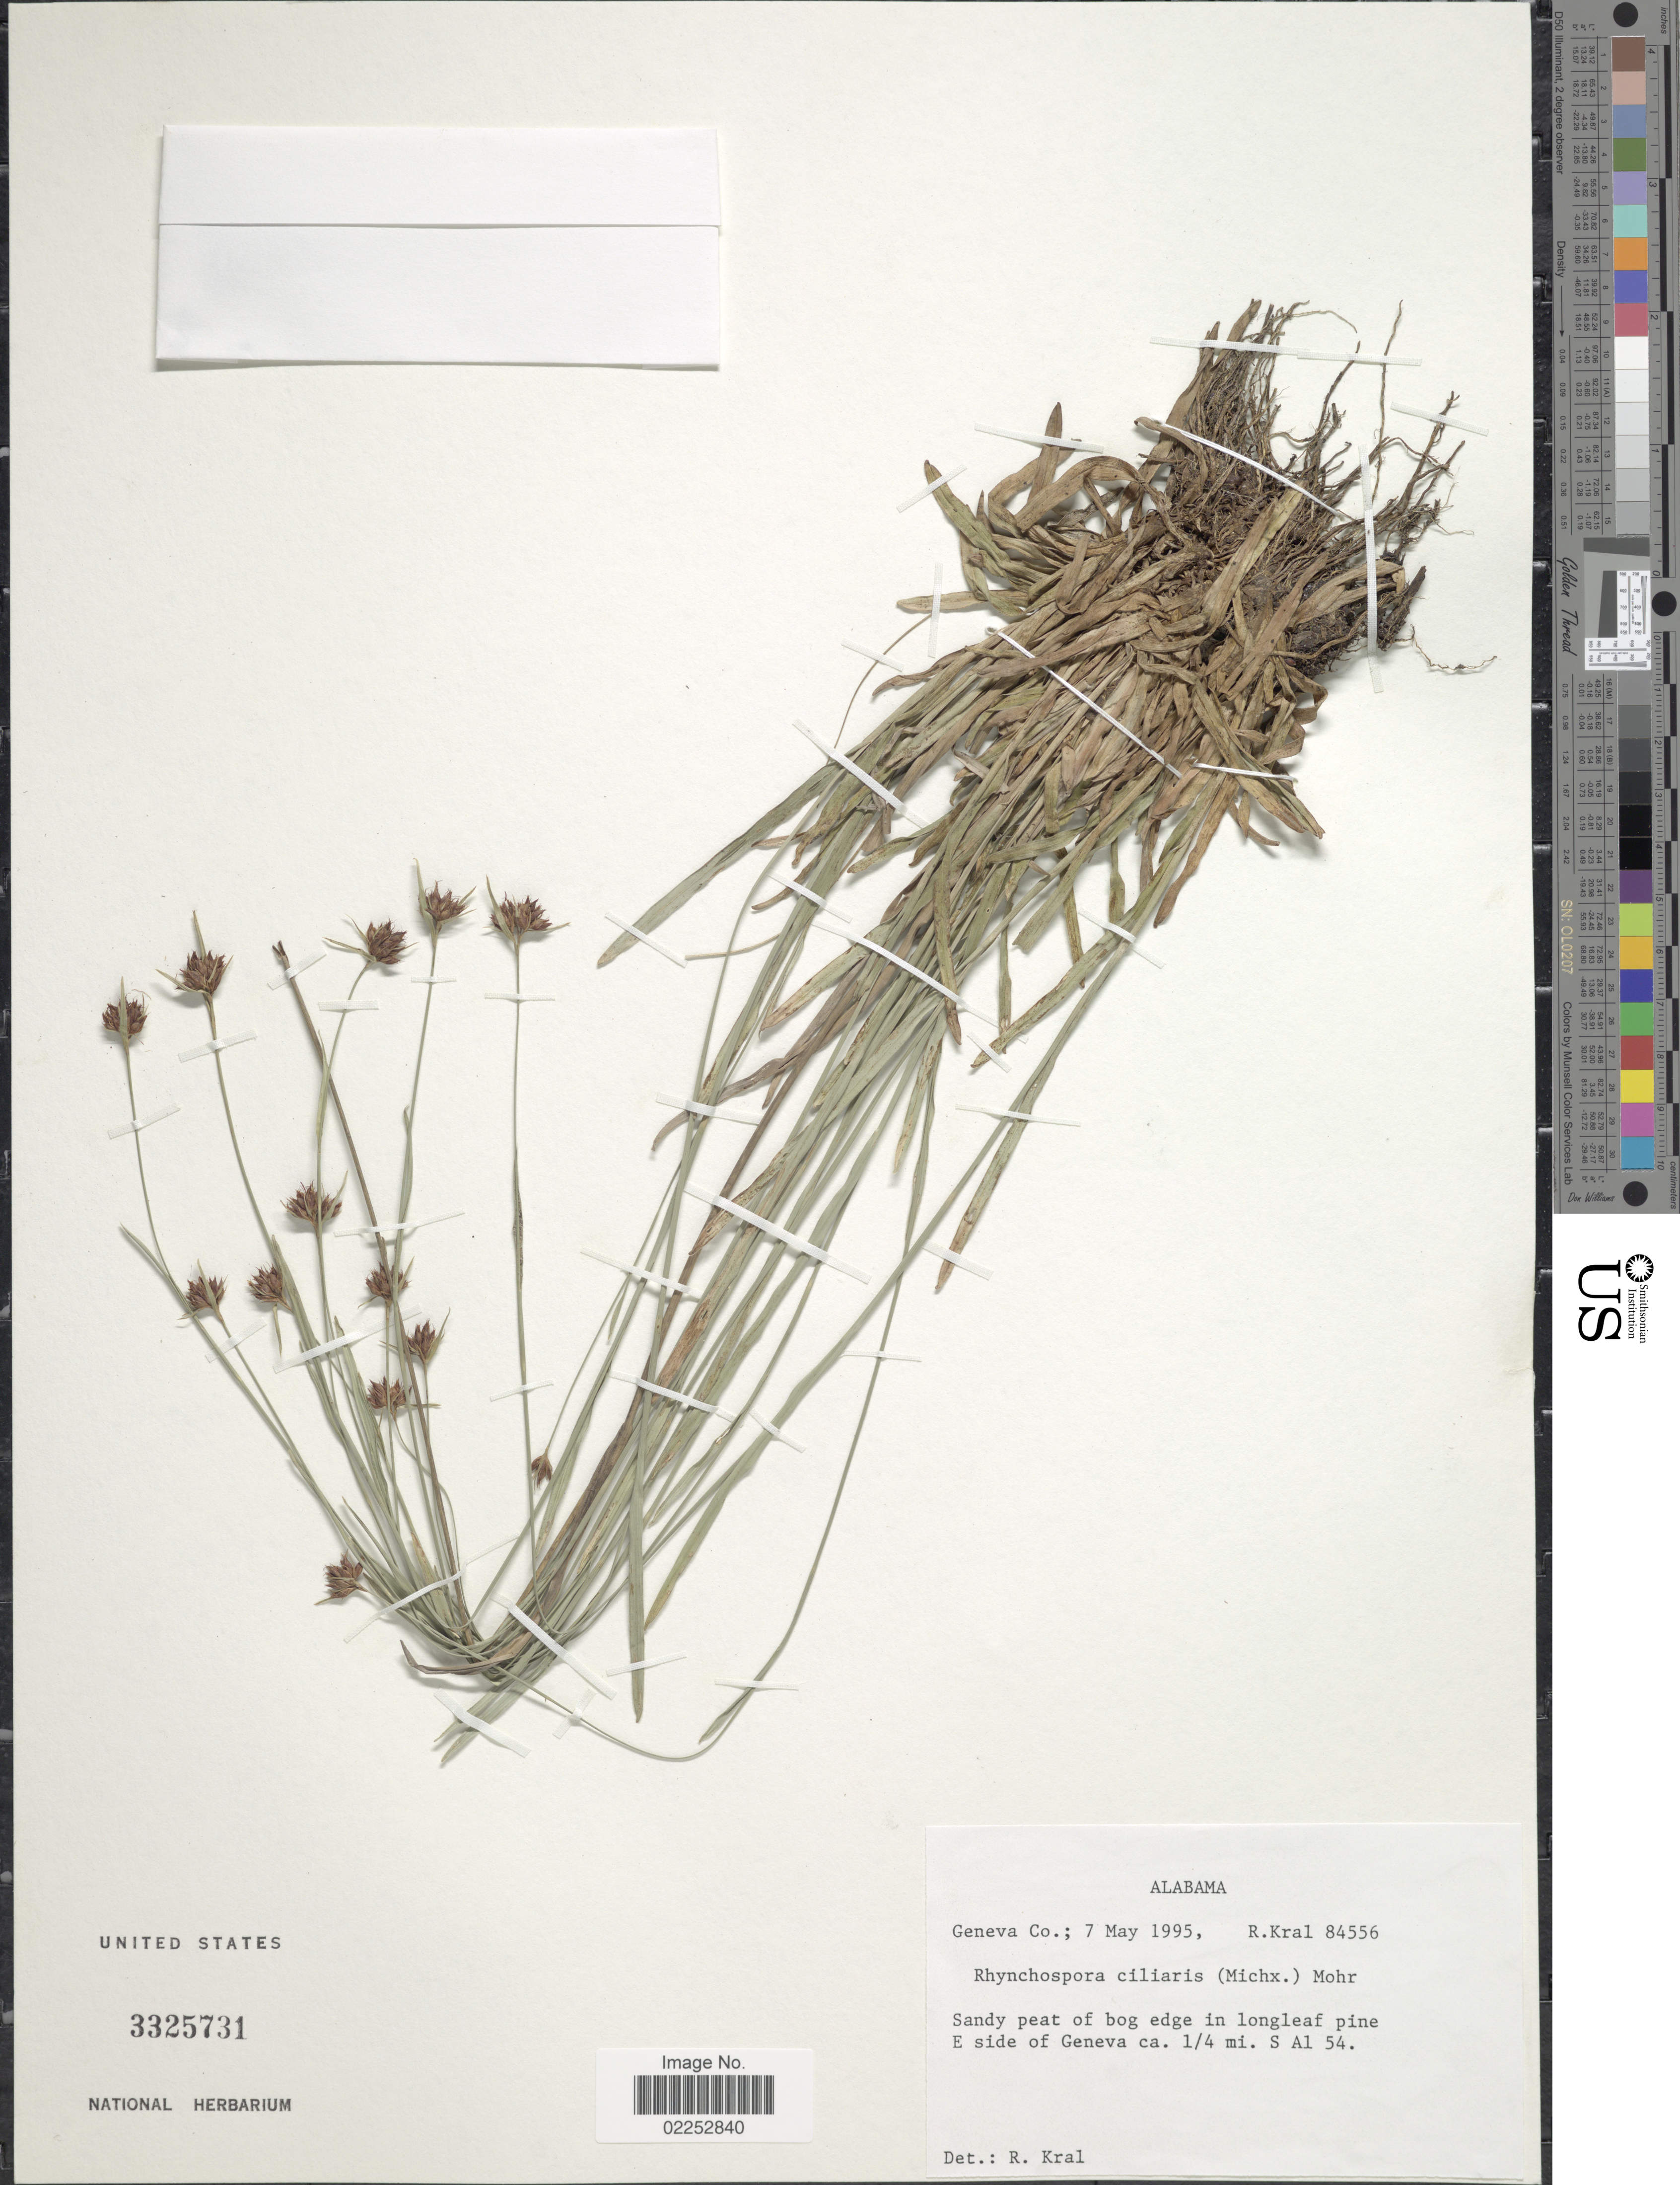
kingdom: Plantae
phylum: Tracheophyta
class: Liliopsida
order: Poales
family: Cyperaceae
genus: Rhynchospora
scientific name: Rhynchospora ciliaris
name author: (Michx.) C. Mohr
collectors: R. Kral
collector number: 84556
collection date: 1995-05-07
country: United States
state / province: Alabama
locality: E side of Geneva ca. 1/4 mi. S Al 54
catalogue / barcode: US 3325731